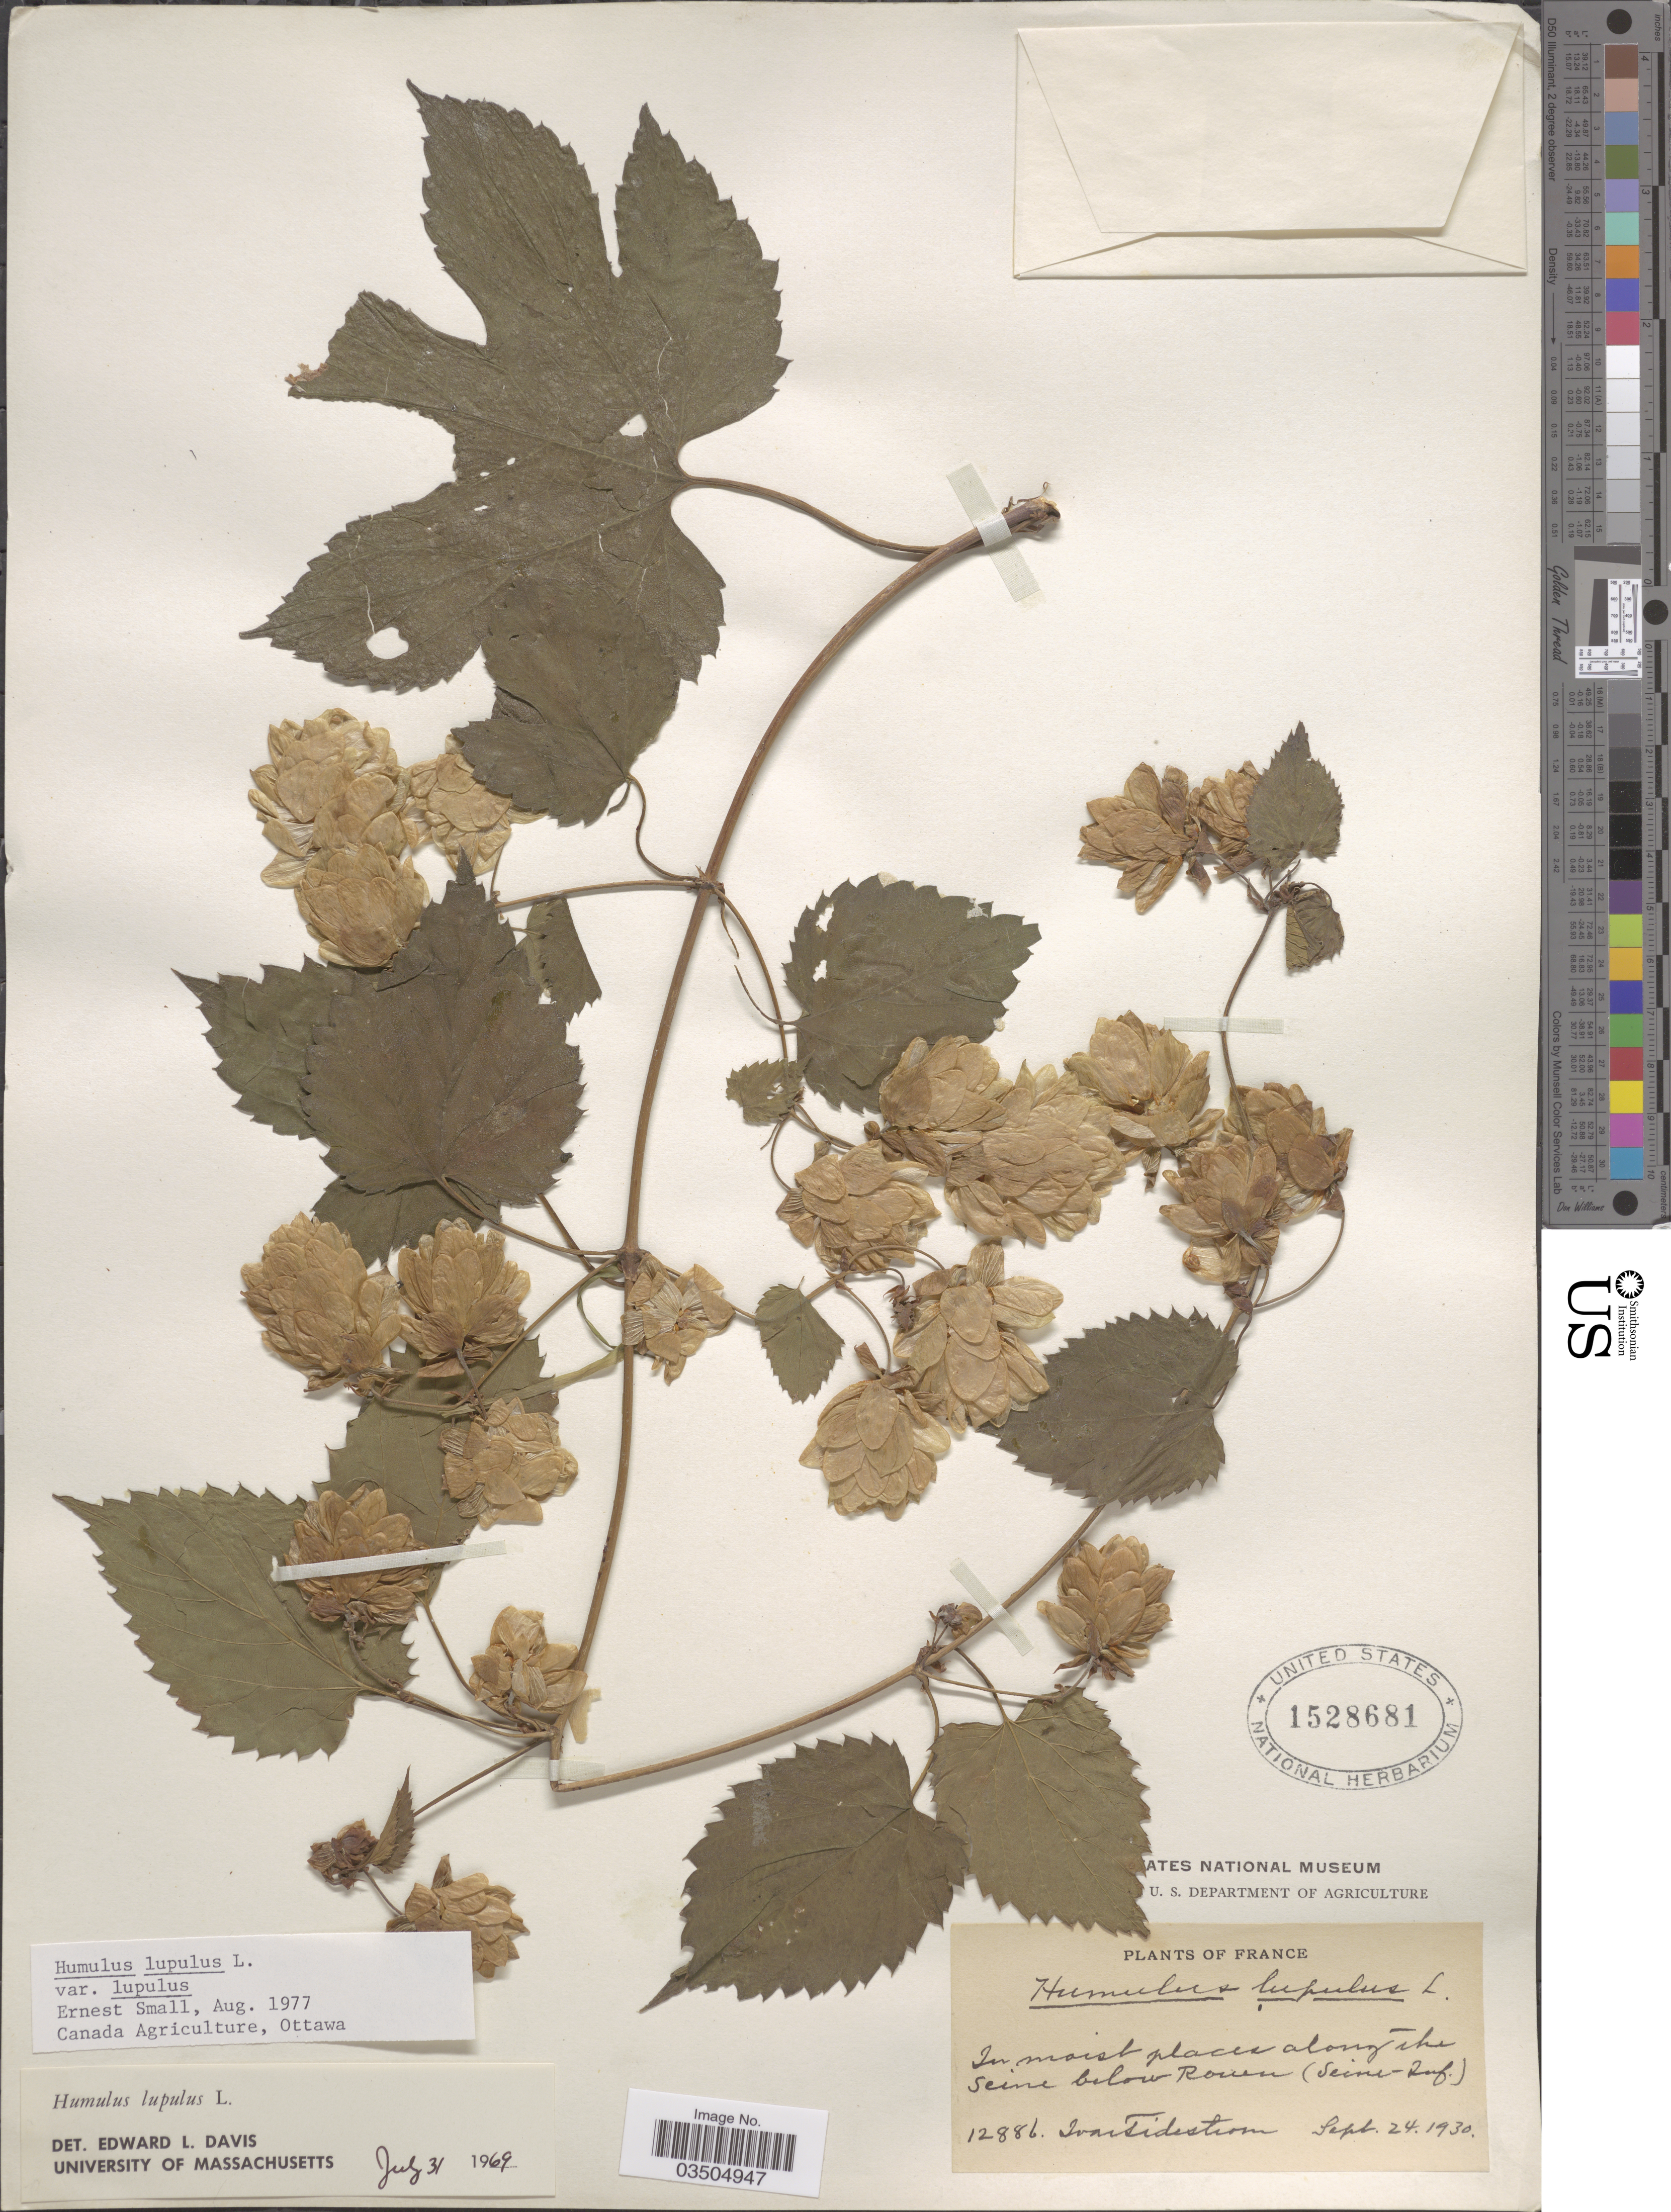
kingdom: Plantae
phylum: Tracheophyta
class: Magnoliopsida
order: Rosales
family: Cannabaceae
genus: Humulus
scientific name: Humulus lupulus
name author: L.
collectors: I. F. Tidestrom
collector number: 12886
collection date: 1930-09-24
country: France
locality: In moist places along The Seine below Rouen (Seine-Inf.).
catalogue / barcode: US 1528681